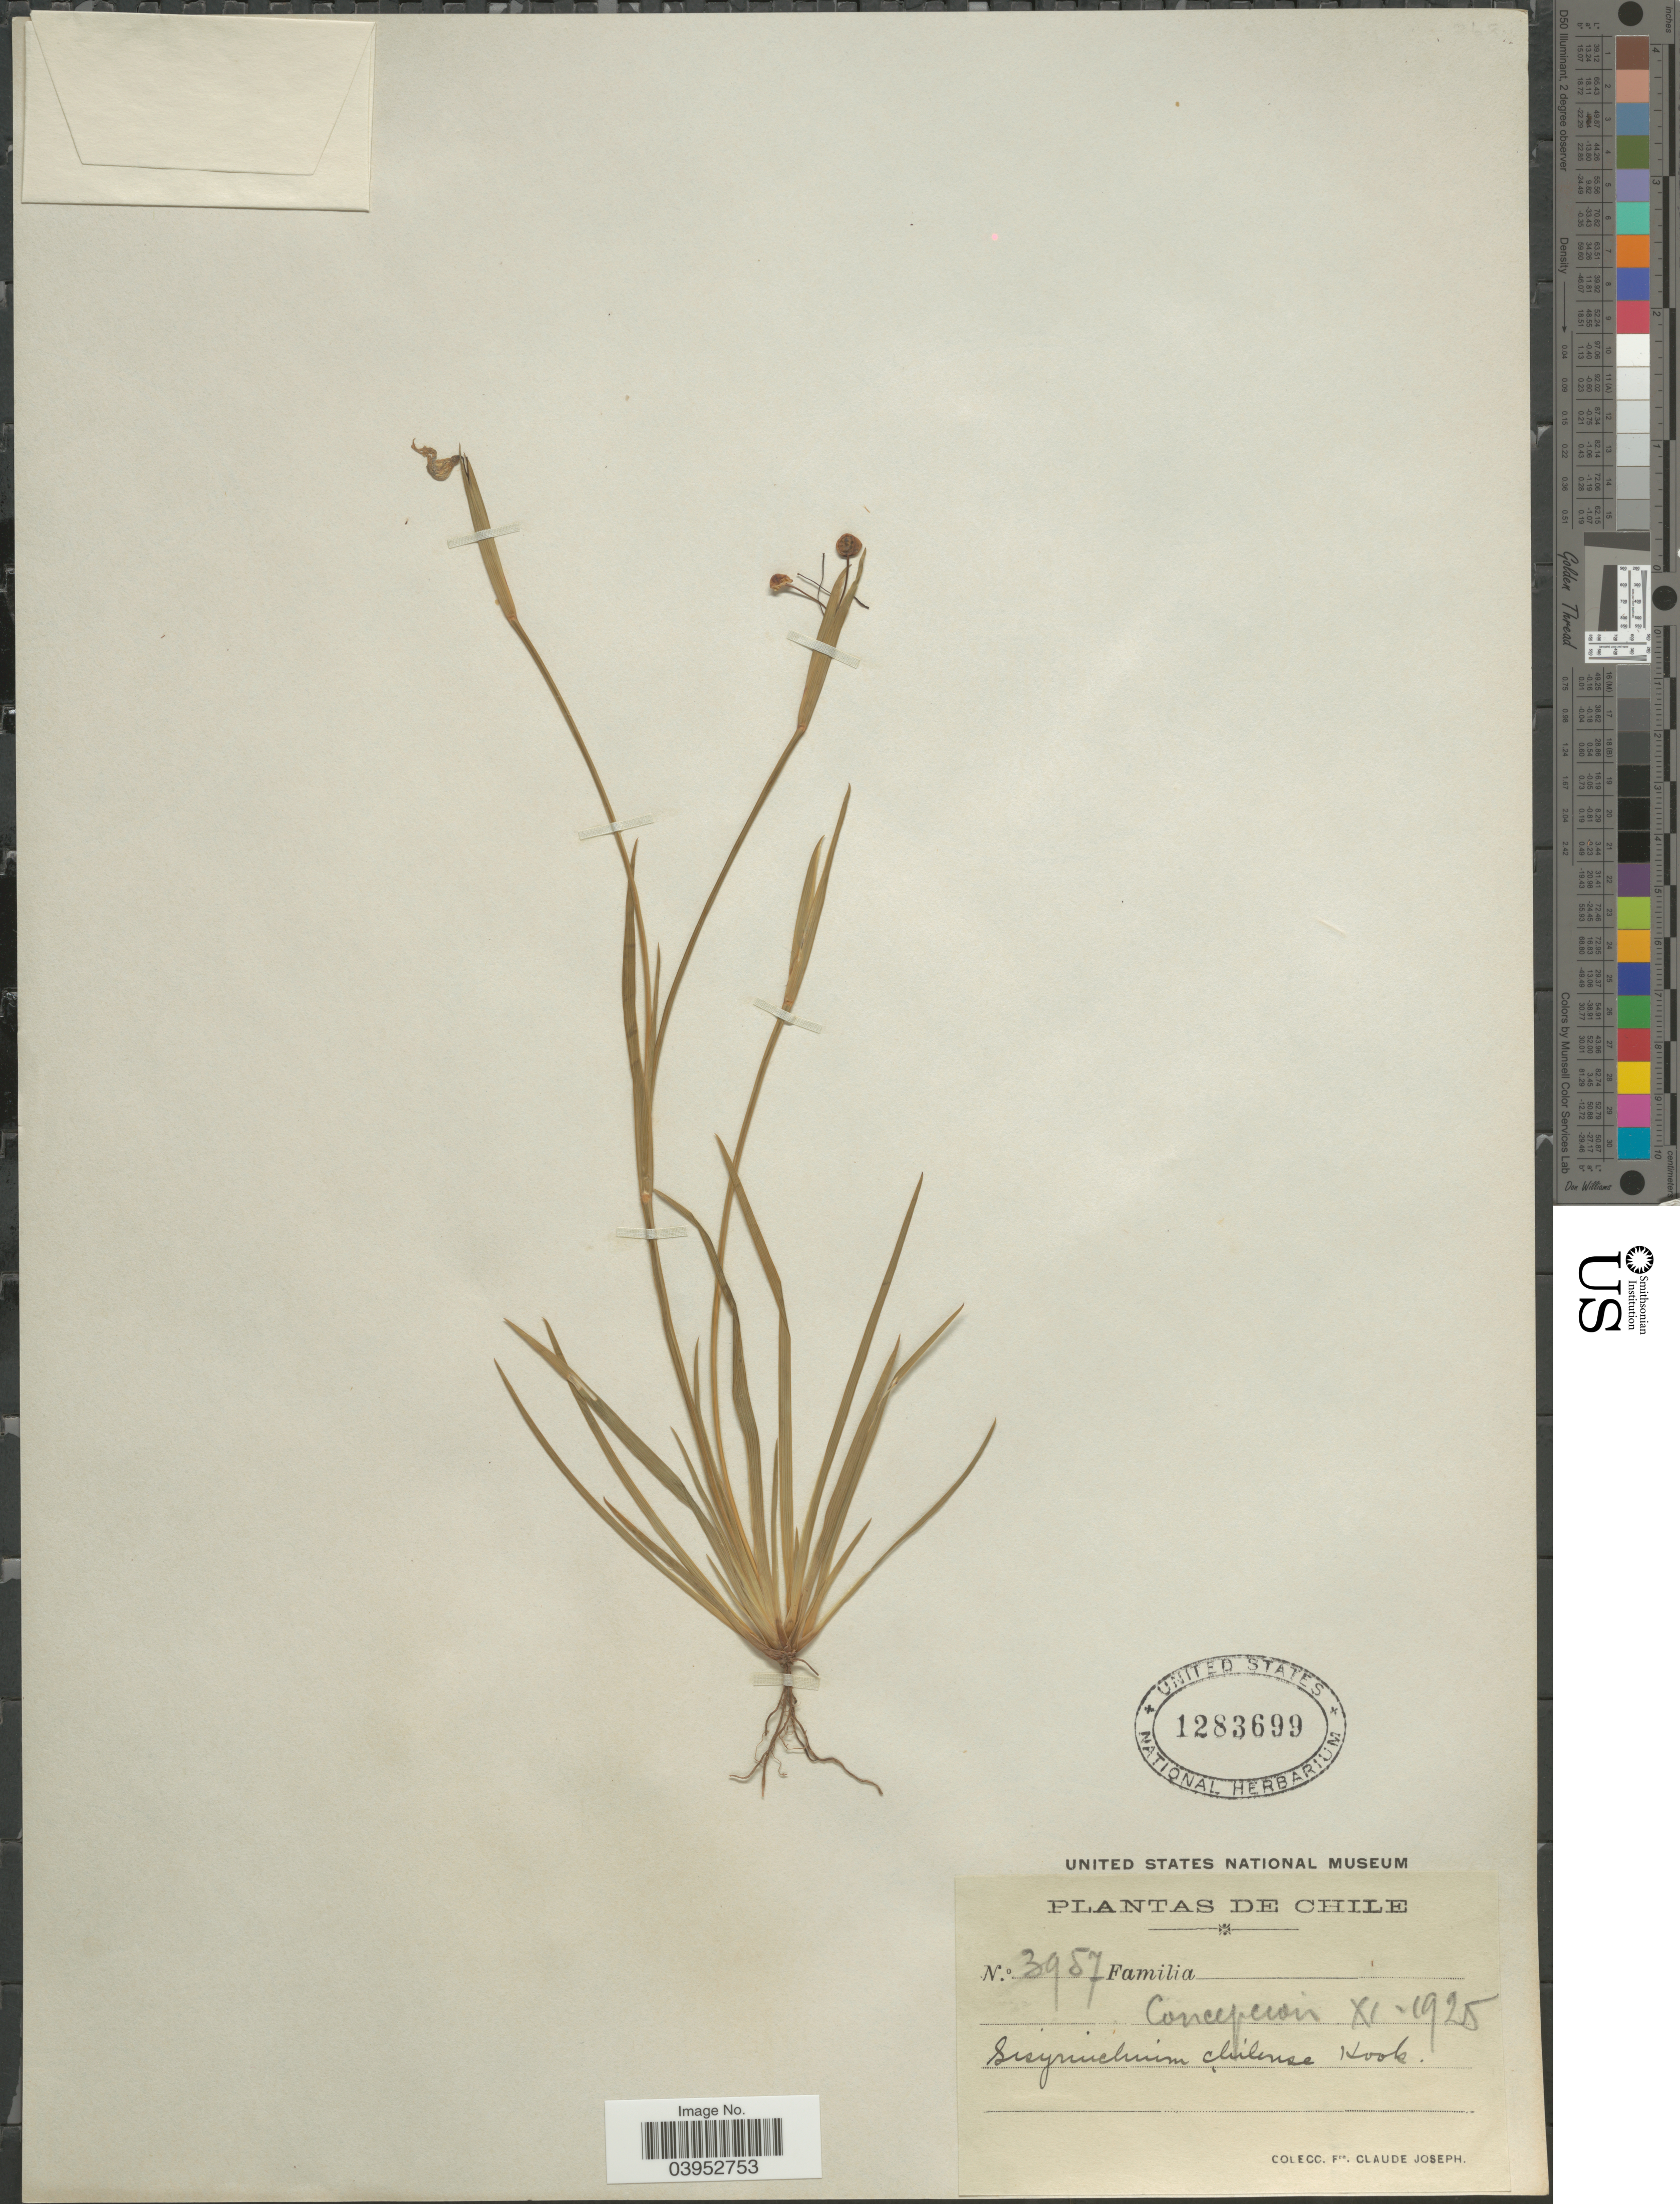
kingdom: Plantae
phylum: Tracheophyta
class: Liliopsida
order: Asparagales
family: Iridaceae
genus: Sisyrinchium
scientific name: Sisyrinchium sp.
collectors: Bro. Claude-Joseph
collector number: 3957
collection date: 1925-11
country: Chile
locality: Concepcion.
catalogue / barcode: US 1283699